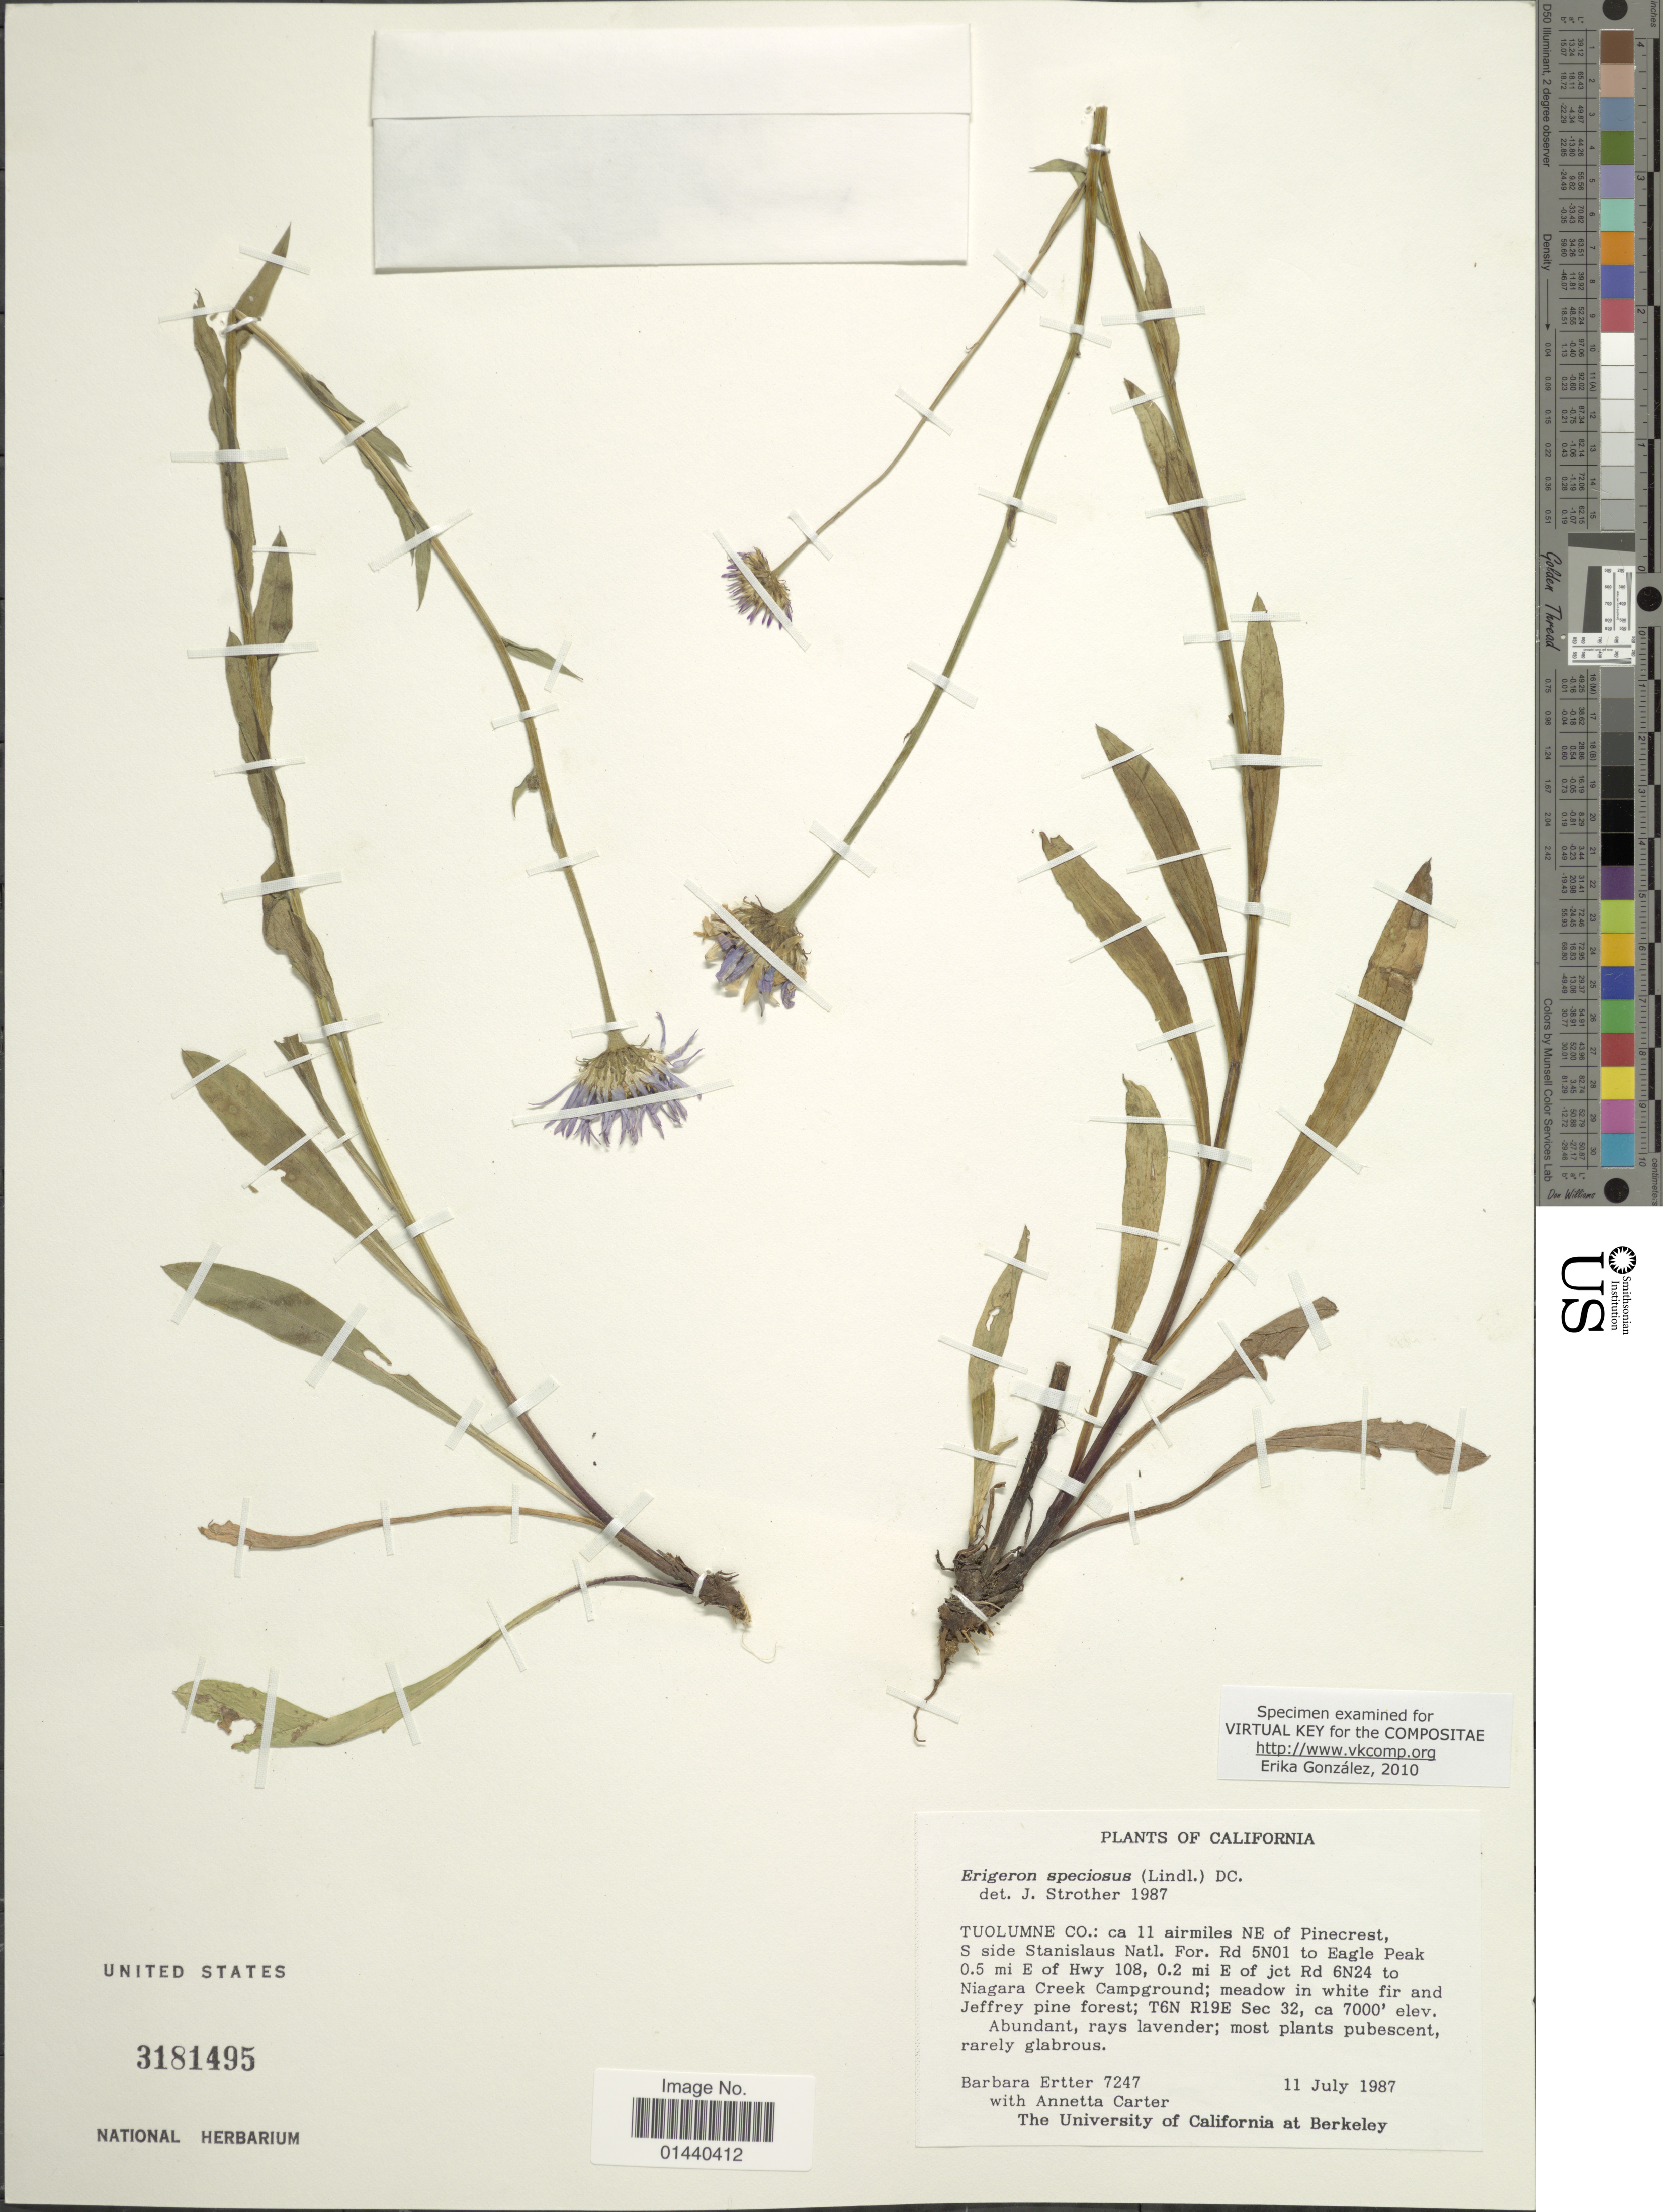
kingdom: Plantae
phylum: Tracheophyta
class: Magnoliopsida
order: Asterales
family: Asteraceae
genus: Erigeron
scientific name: Erigeron speciosus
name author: (Lindl.) DC.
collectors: B. Ertter & A. Carter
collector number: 7247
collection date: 1987-07-11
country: United States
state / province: California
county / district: Tuolumne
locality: Tuolumne Co.: ca 11 airmiles NE of Pinecrest, S side Stanislaus Natl. For. Rd 5N01 to Eagle Peak 0.5 mi E of Hwy 108, 0.2 mi E of jct Rd 6N24 to Niagara Creek Campground. T6N R19E Sec 32.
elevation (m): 2134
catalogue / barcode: US 3181495